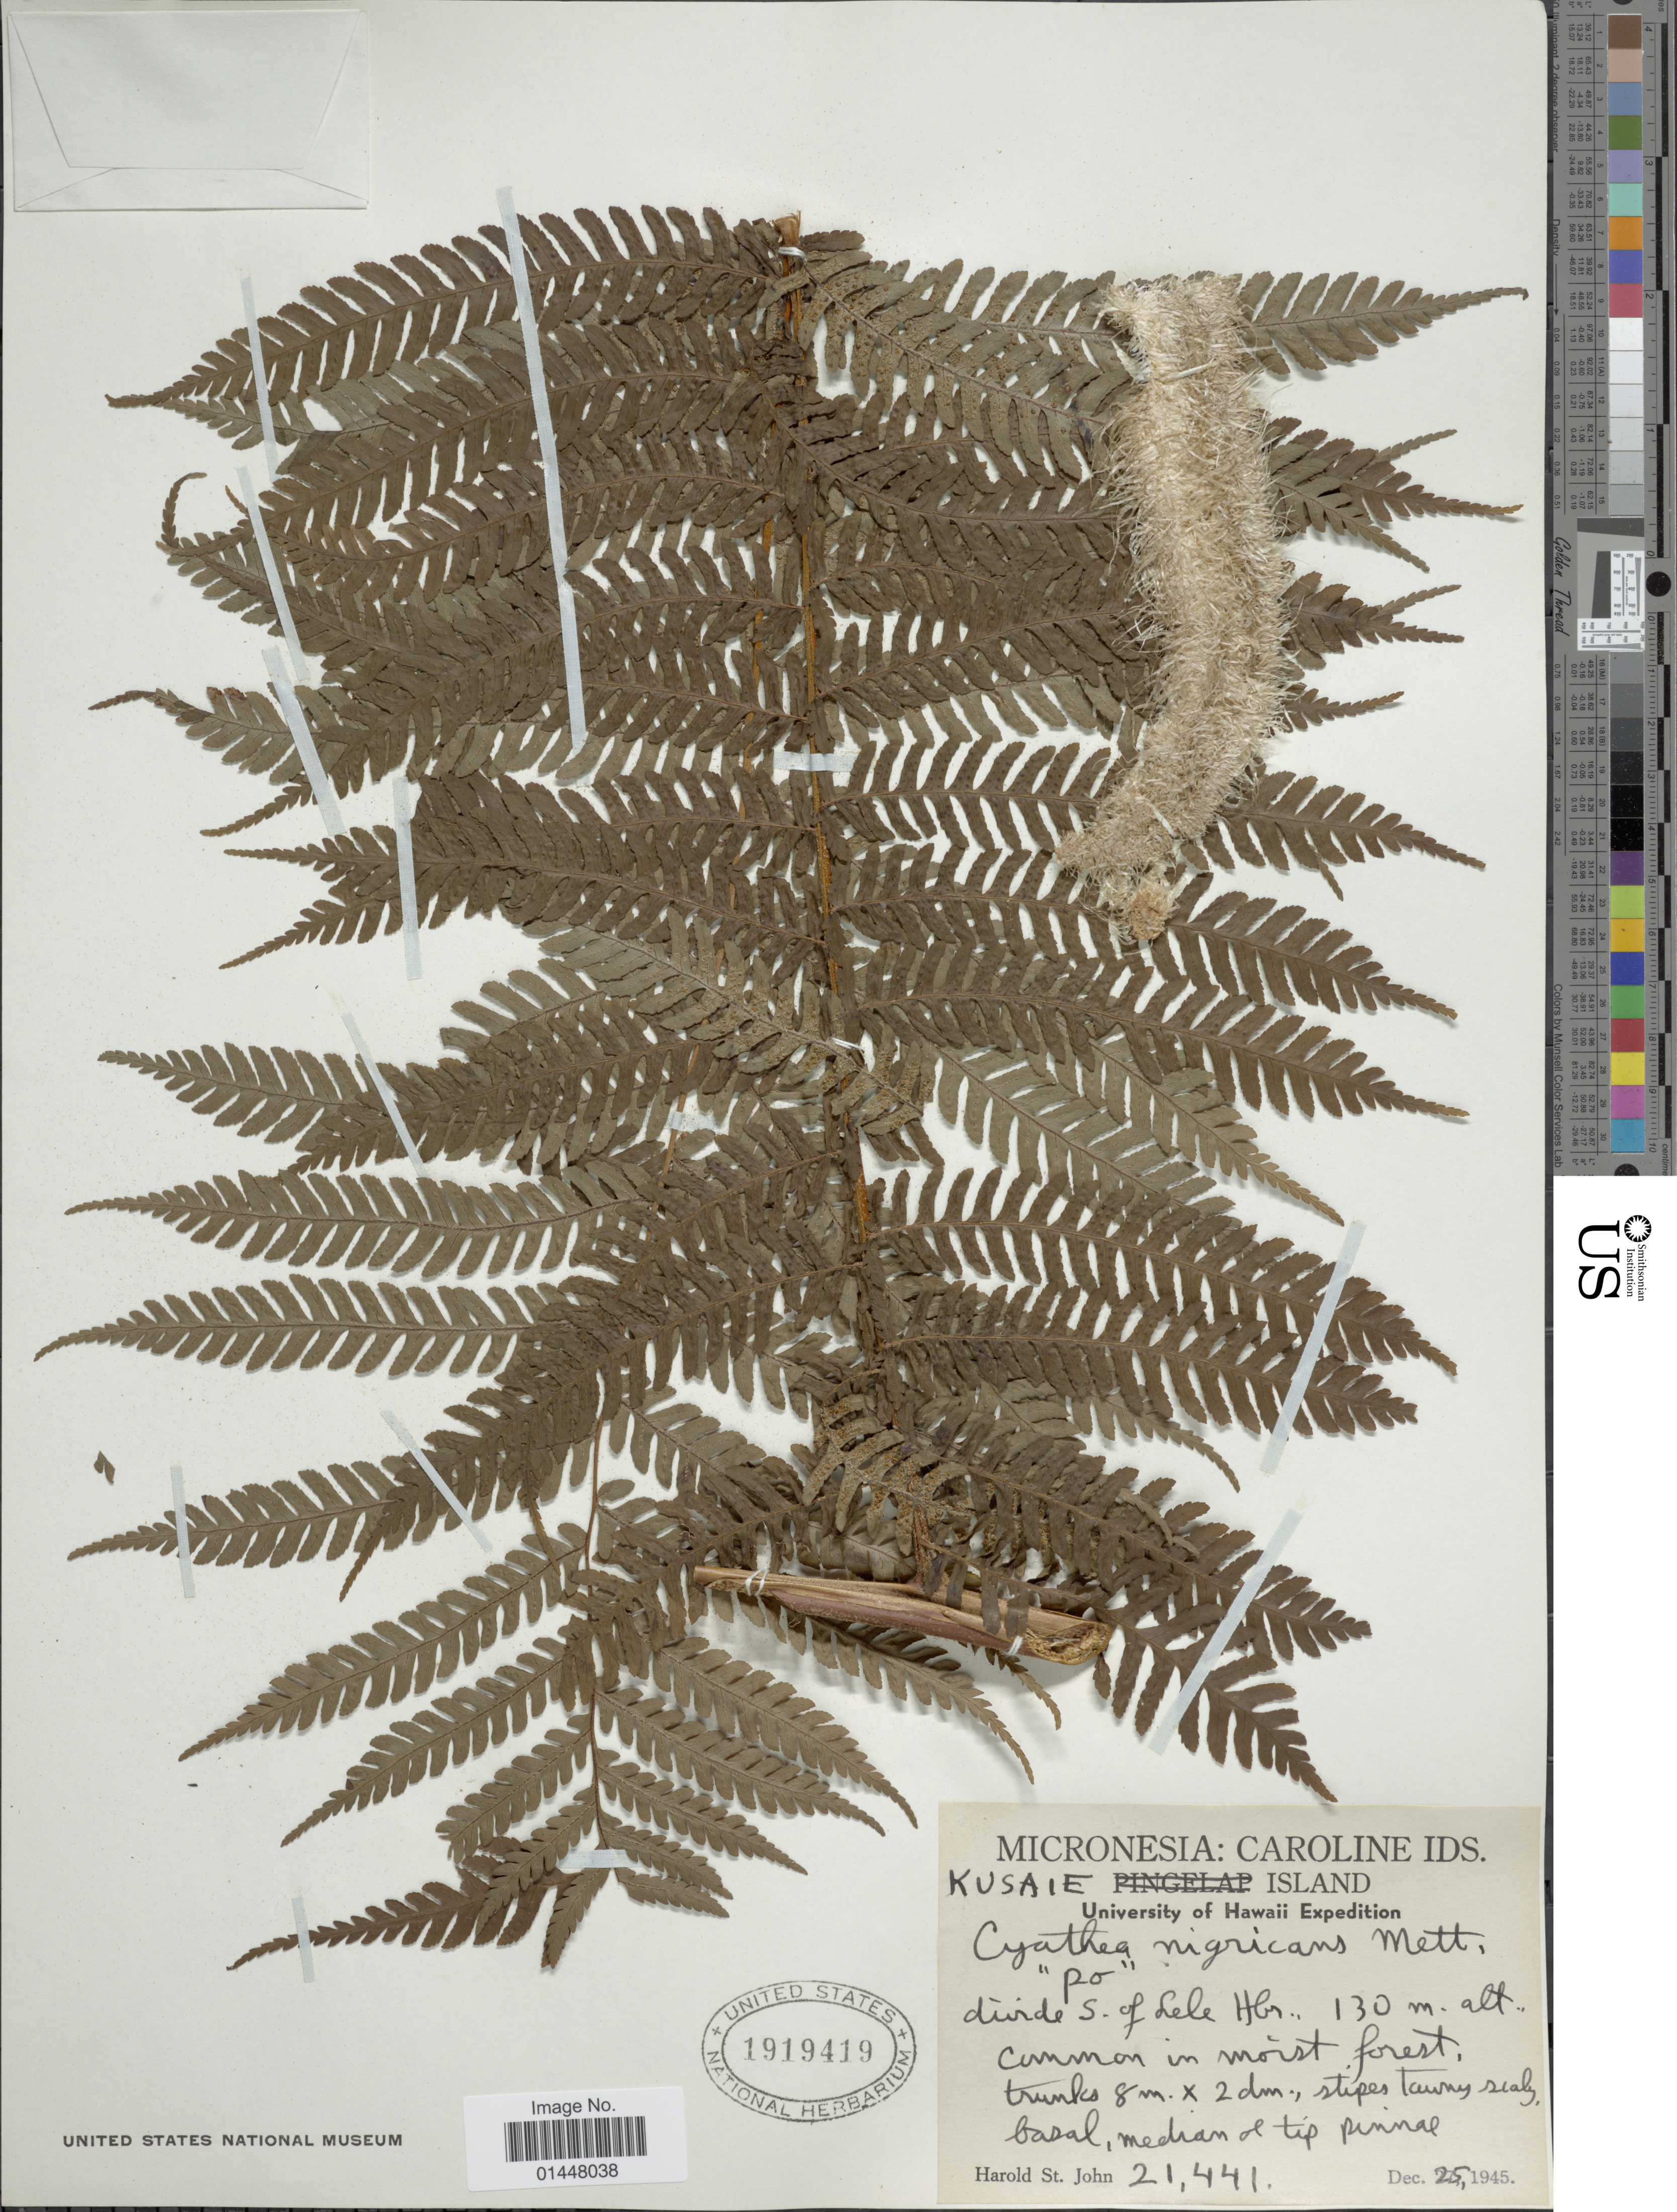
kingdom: Plantae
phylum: Tracheophyta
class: Polypodiopsida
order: Cyatheales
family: Cyatheaceae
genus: Sphaeropteris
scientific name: Sphaeropteris nigricans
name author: (Mett.) R.M. Tryon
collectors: H. St. John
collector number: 21.441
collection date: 1945-12-25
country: Micronesia, Federated States of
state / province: Kosrae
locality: Micronesia: Caroline Islands, Kusaie island, divide S. of Lele Hbr. [interpreted]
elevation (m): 130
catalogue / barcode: US 1919419